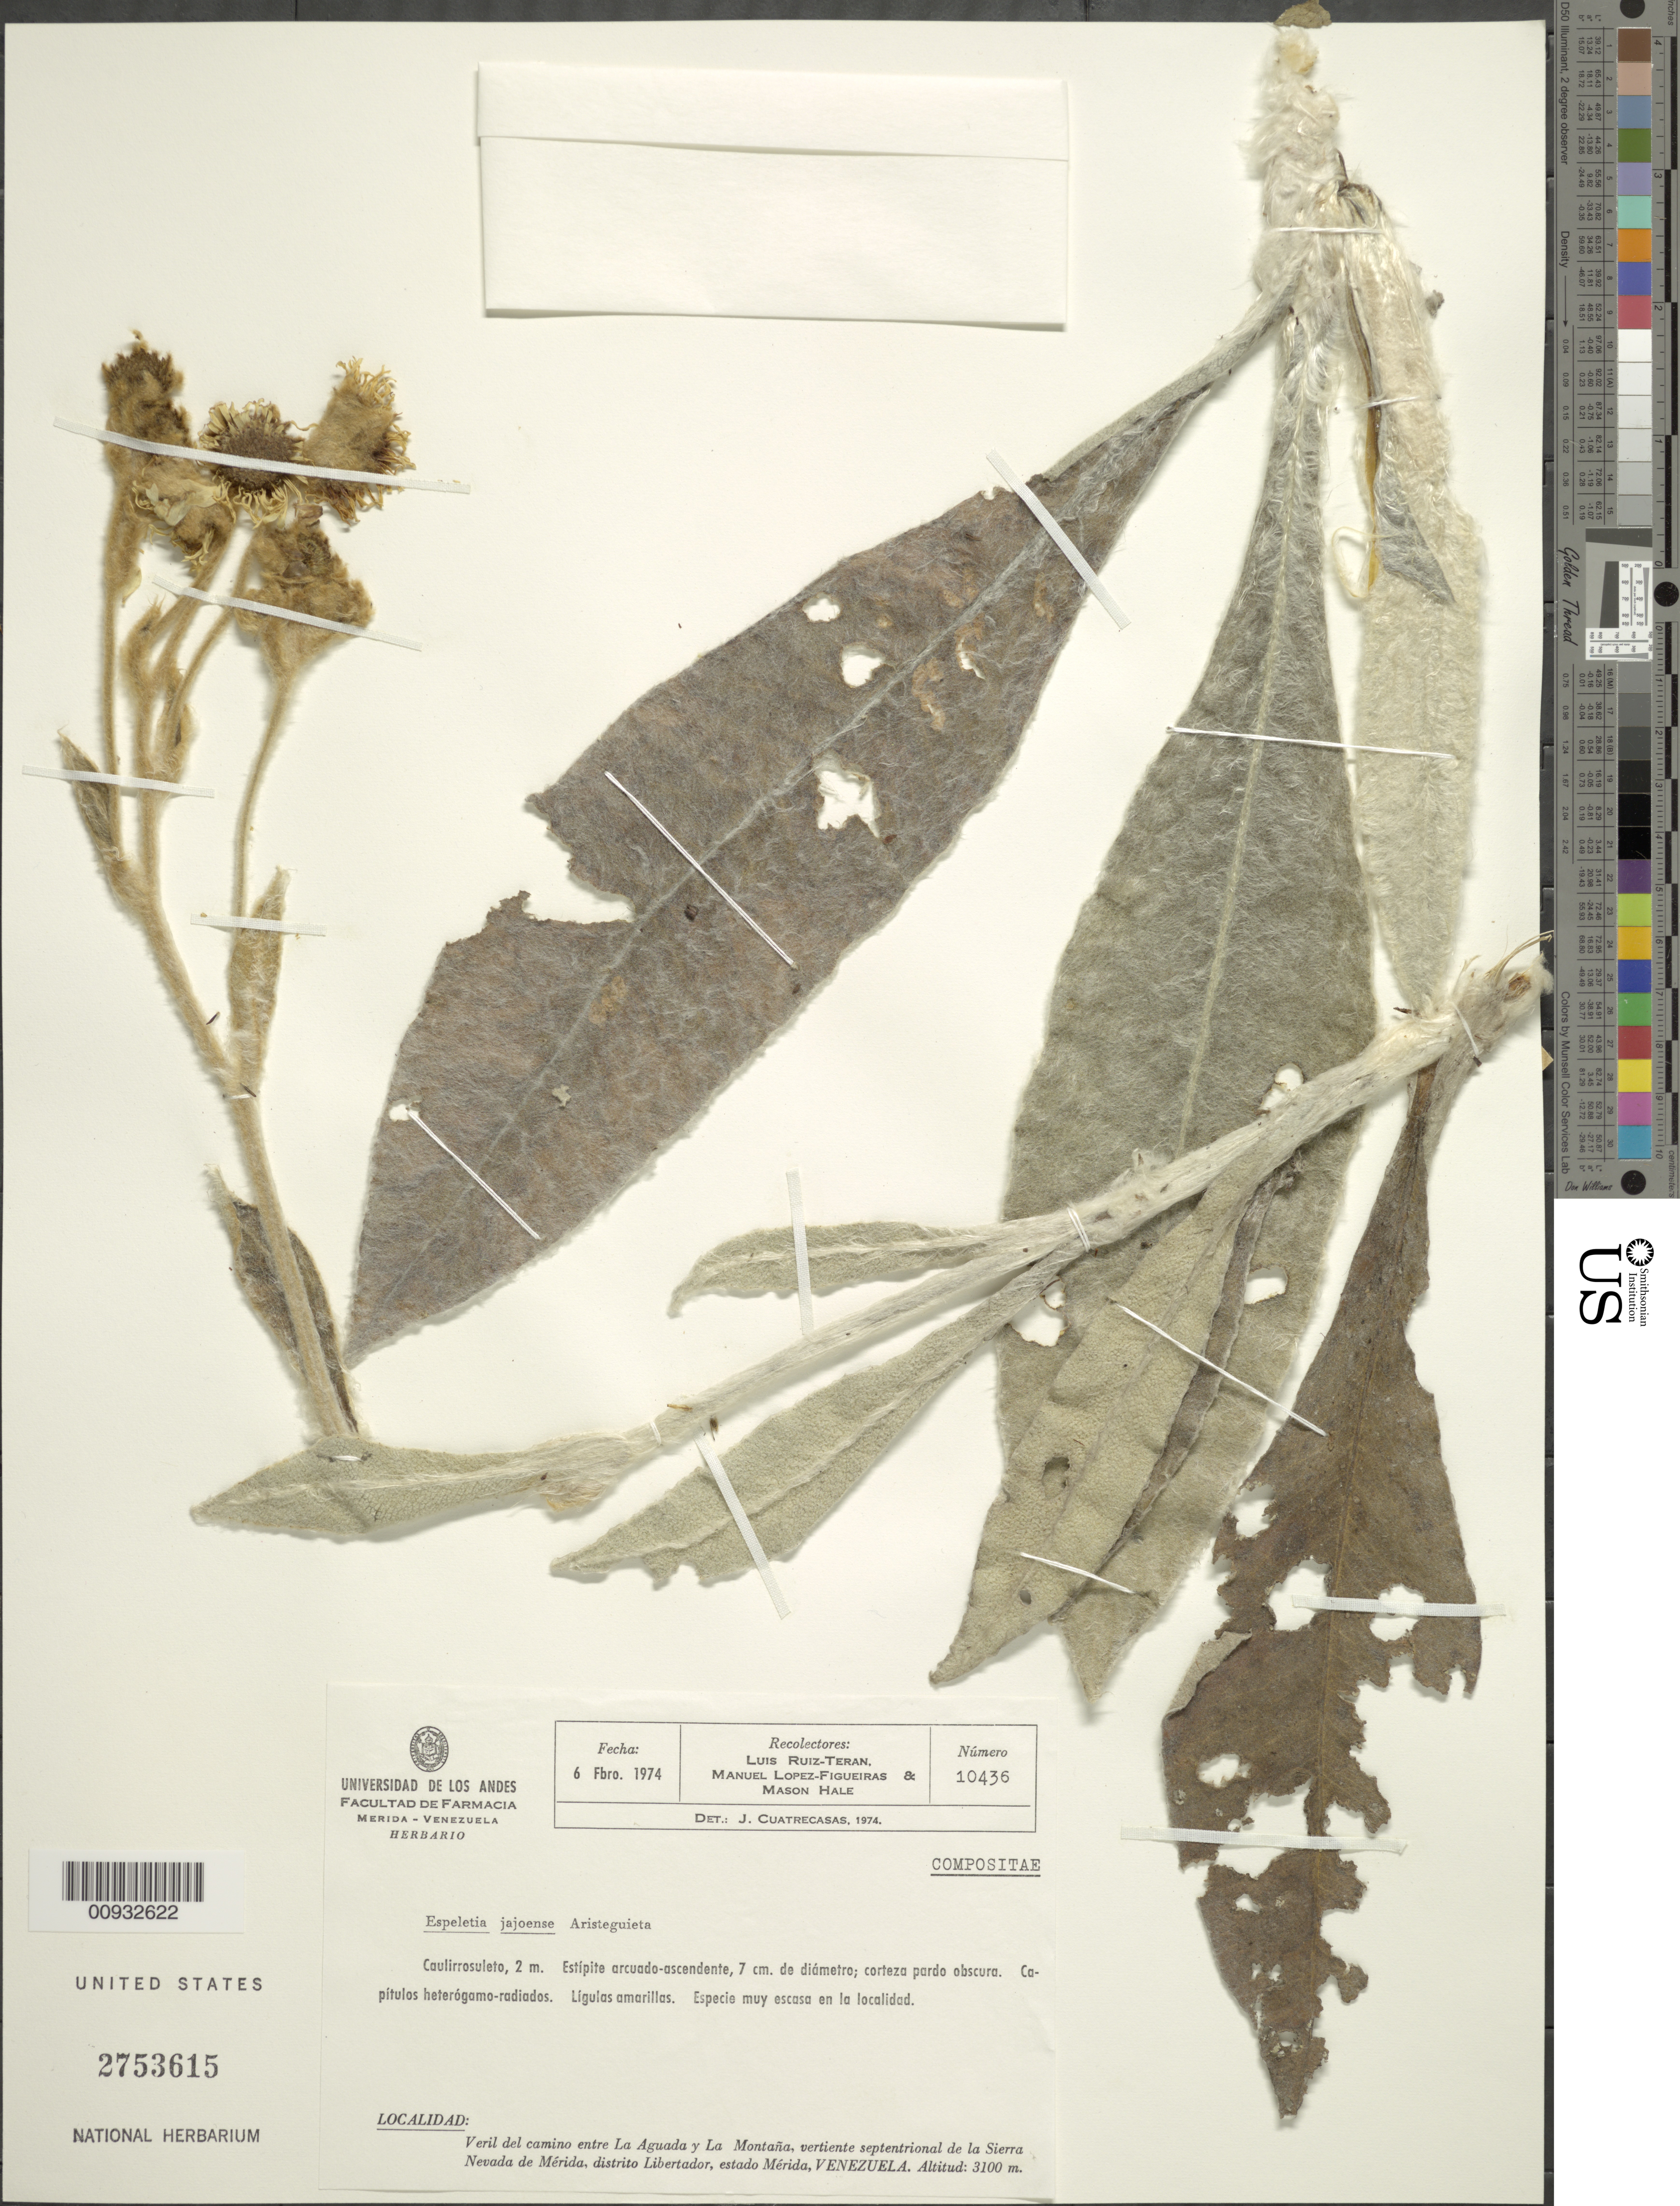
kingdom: Plantae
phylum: Tracheophyta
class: Magnoliopsida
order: Asterales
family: Asteraceae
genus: Espeletia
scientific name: Espeletia jajoensis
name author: Aristeg.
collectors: L. E. Ruíz-Terán, M. López Figueiras & M. Hale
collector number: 10436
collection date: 1974-02-03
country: Venezuela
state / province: Mérida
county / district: Libertador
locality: Veril del camino entre La Aguada y La Montaña, vertiente septentrional de la Sierra Nevada de Mérida. .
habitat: Especie muy escasa en la localidad.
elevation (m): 3100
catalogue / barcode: US 2753615